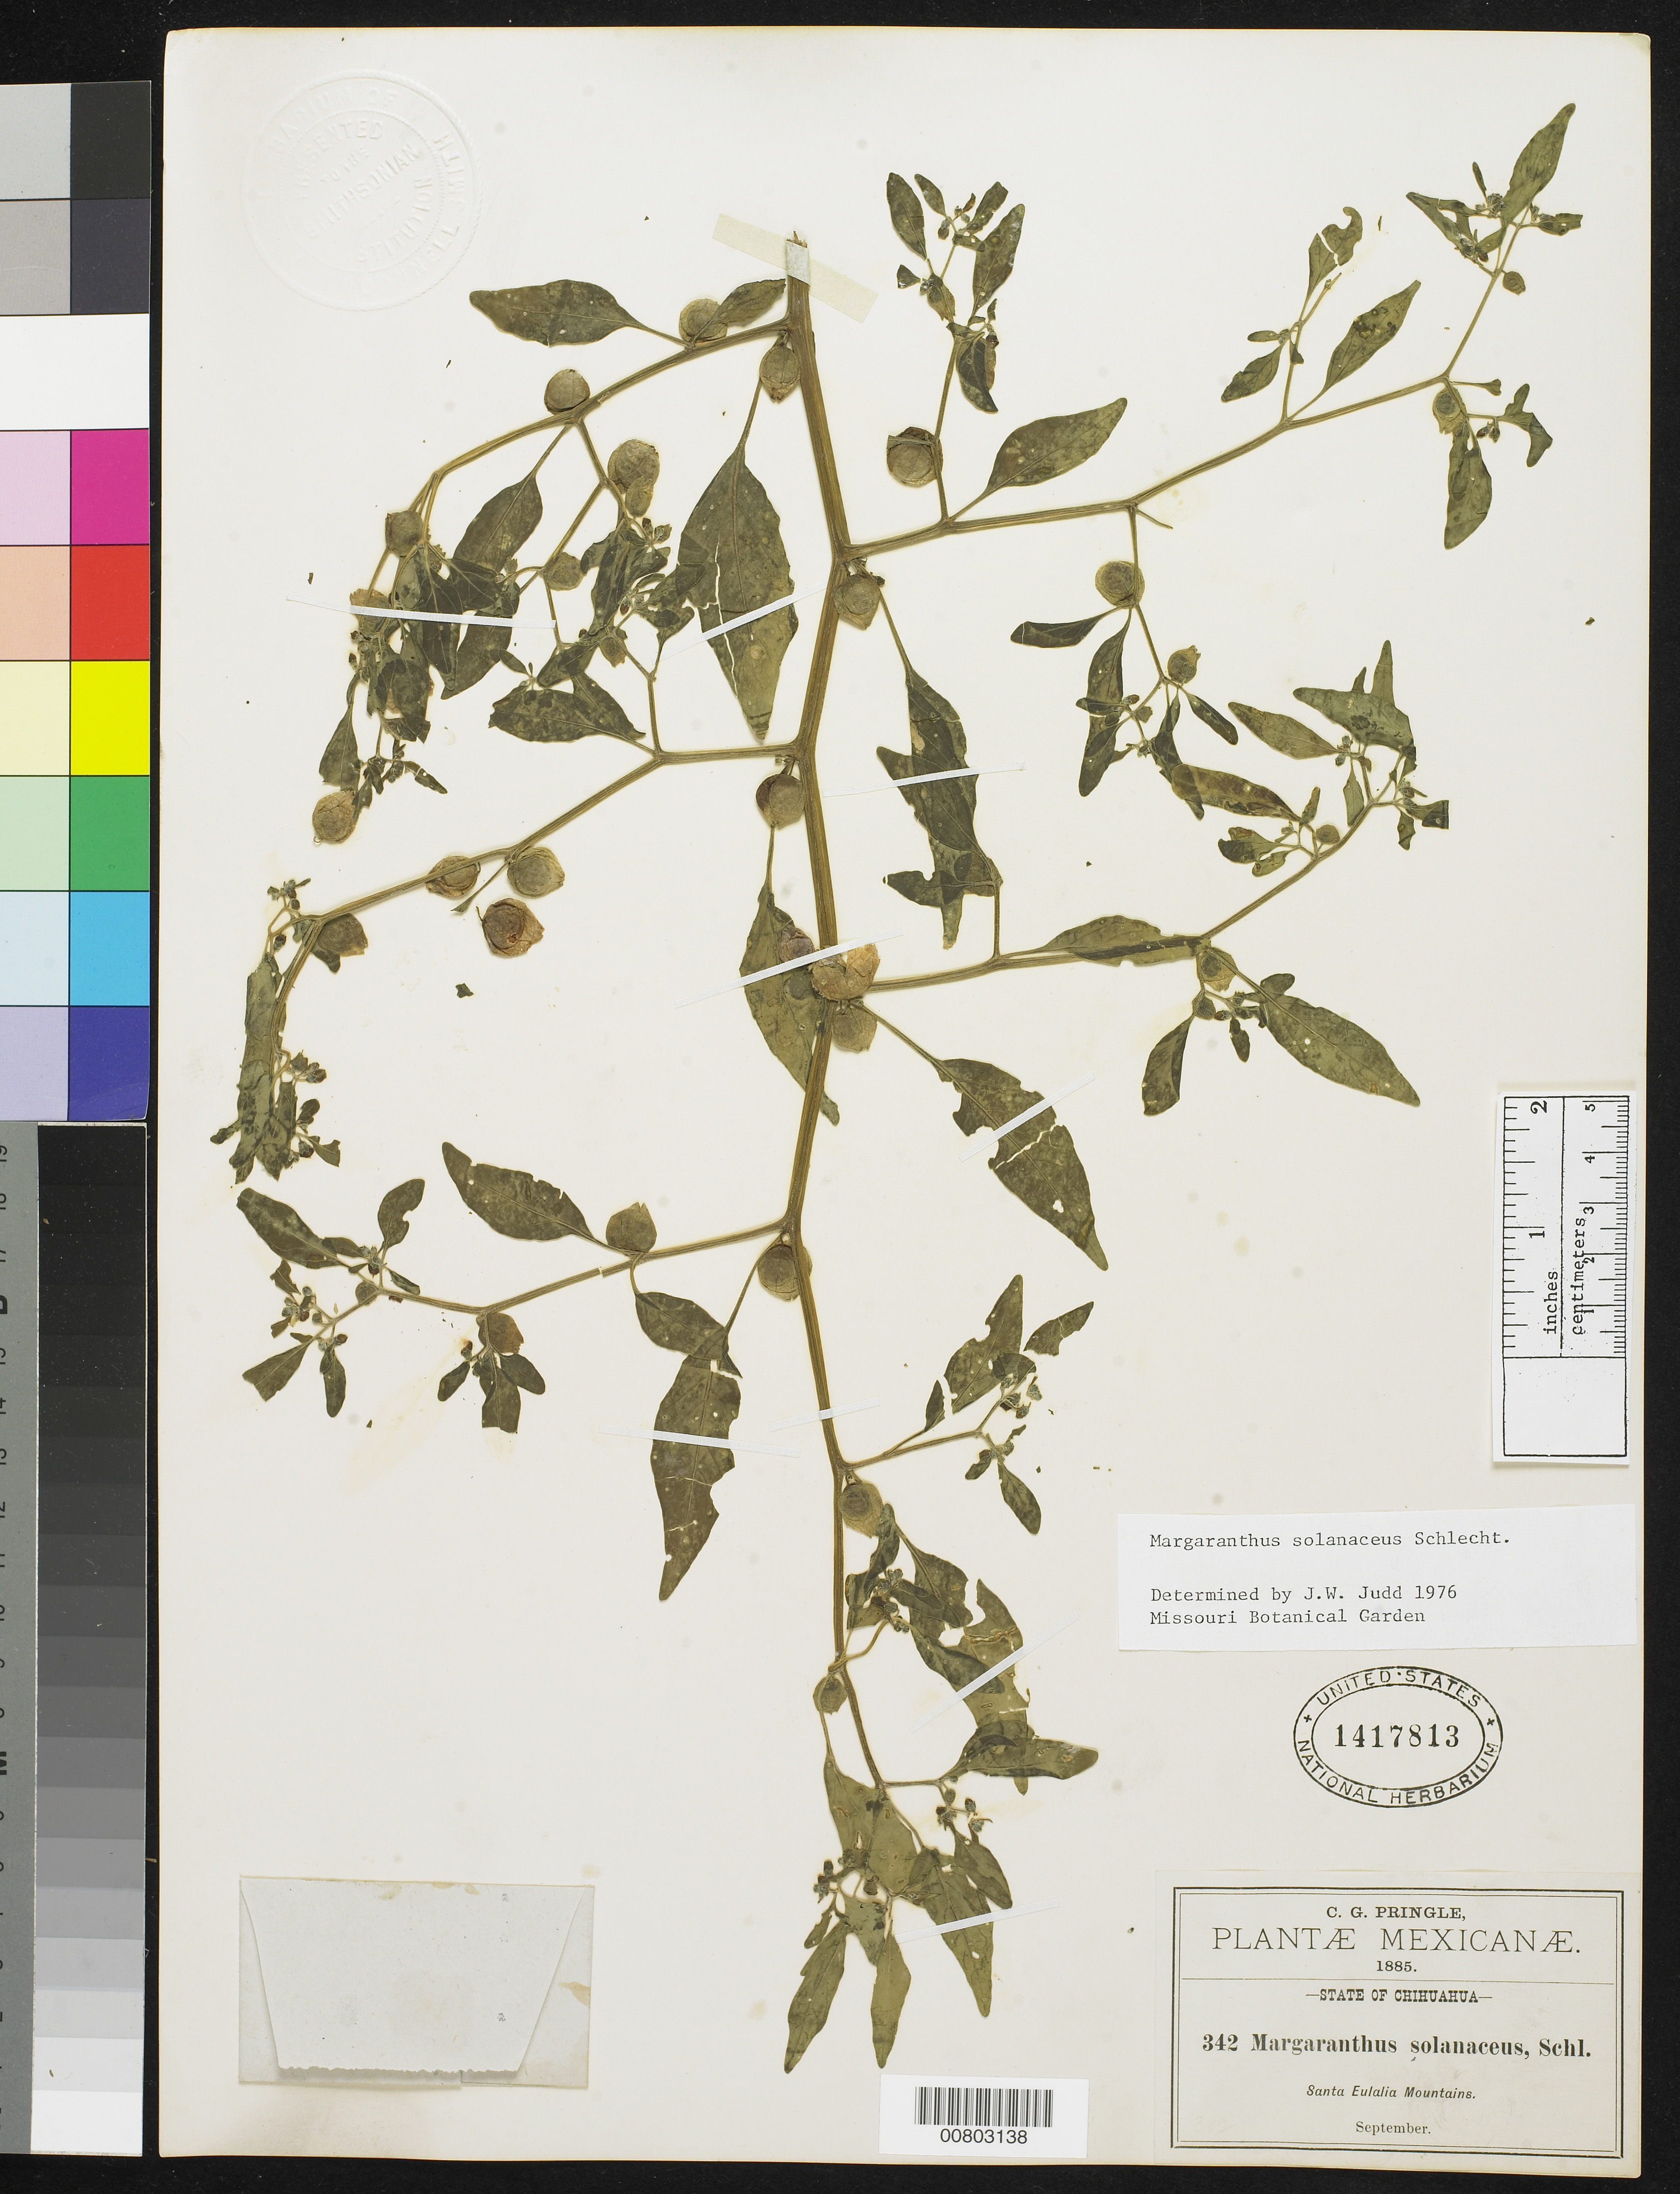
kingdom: Plantae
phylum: Tracheophyta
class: Magnoliopsida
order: Solanales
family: Solanaceae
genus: Margaranthus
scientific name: Margaranthus solanaceus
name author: Schltdl.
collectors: C. G. Pringle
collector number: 342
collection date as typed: Sep 1885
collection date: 1885-09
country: Mexico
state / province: Chihuahua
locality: Sta. Eulalia Mts., Chihuahua.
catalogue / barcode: US 1417813